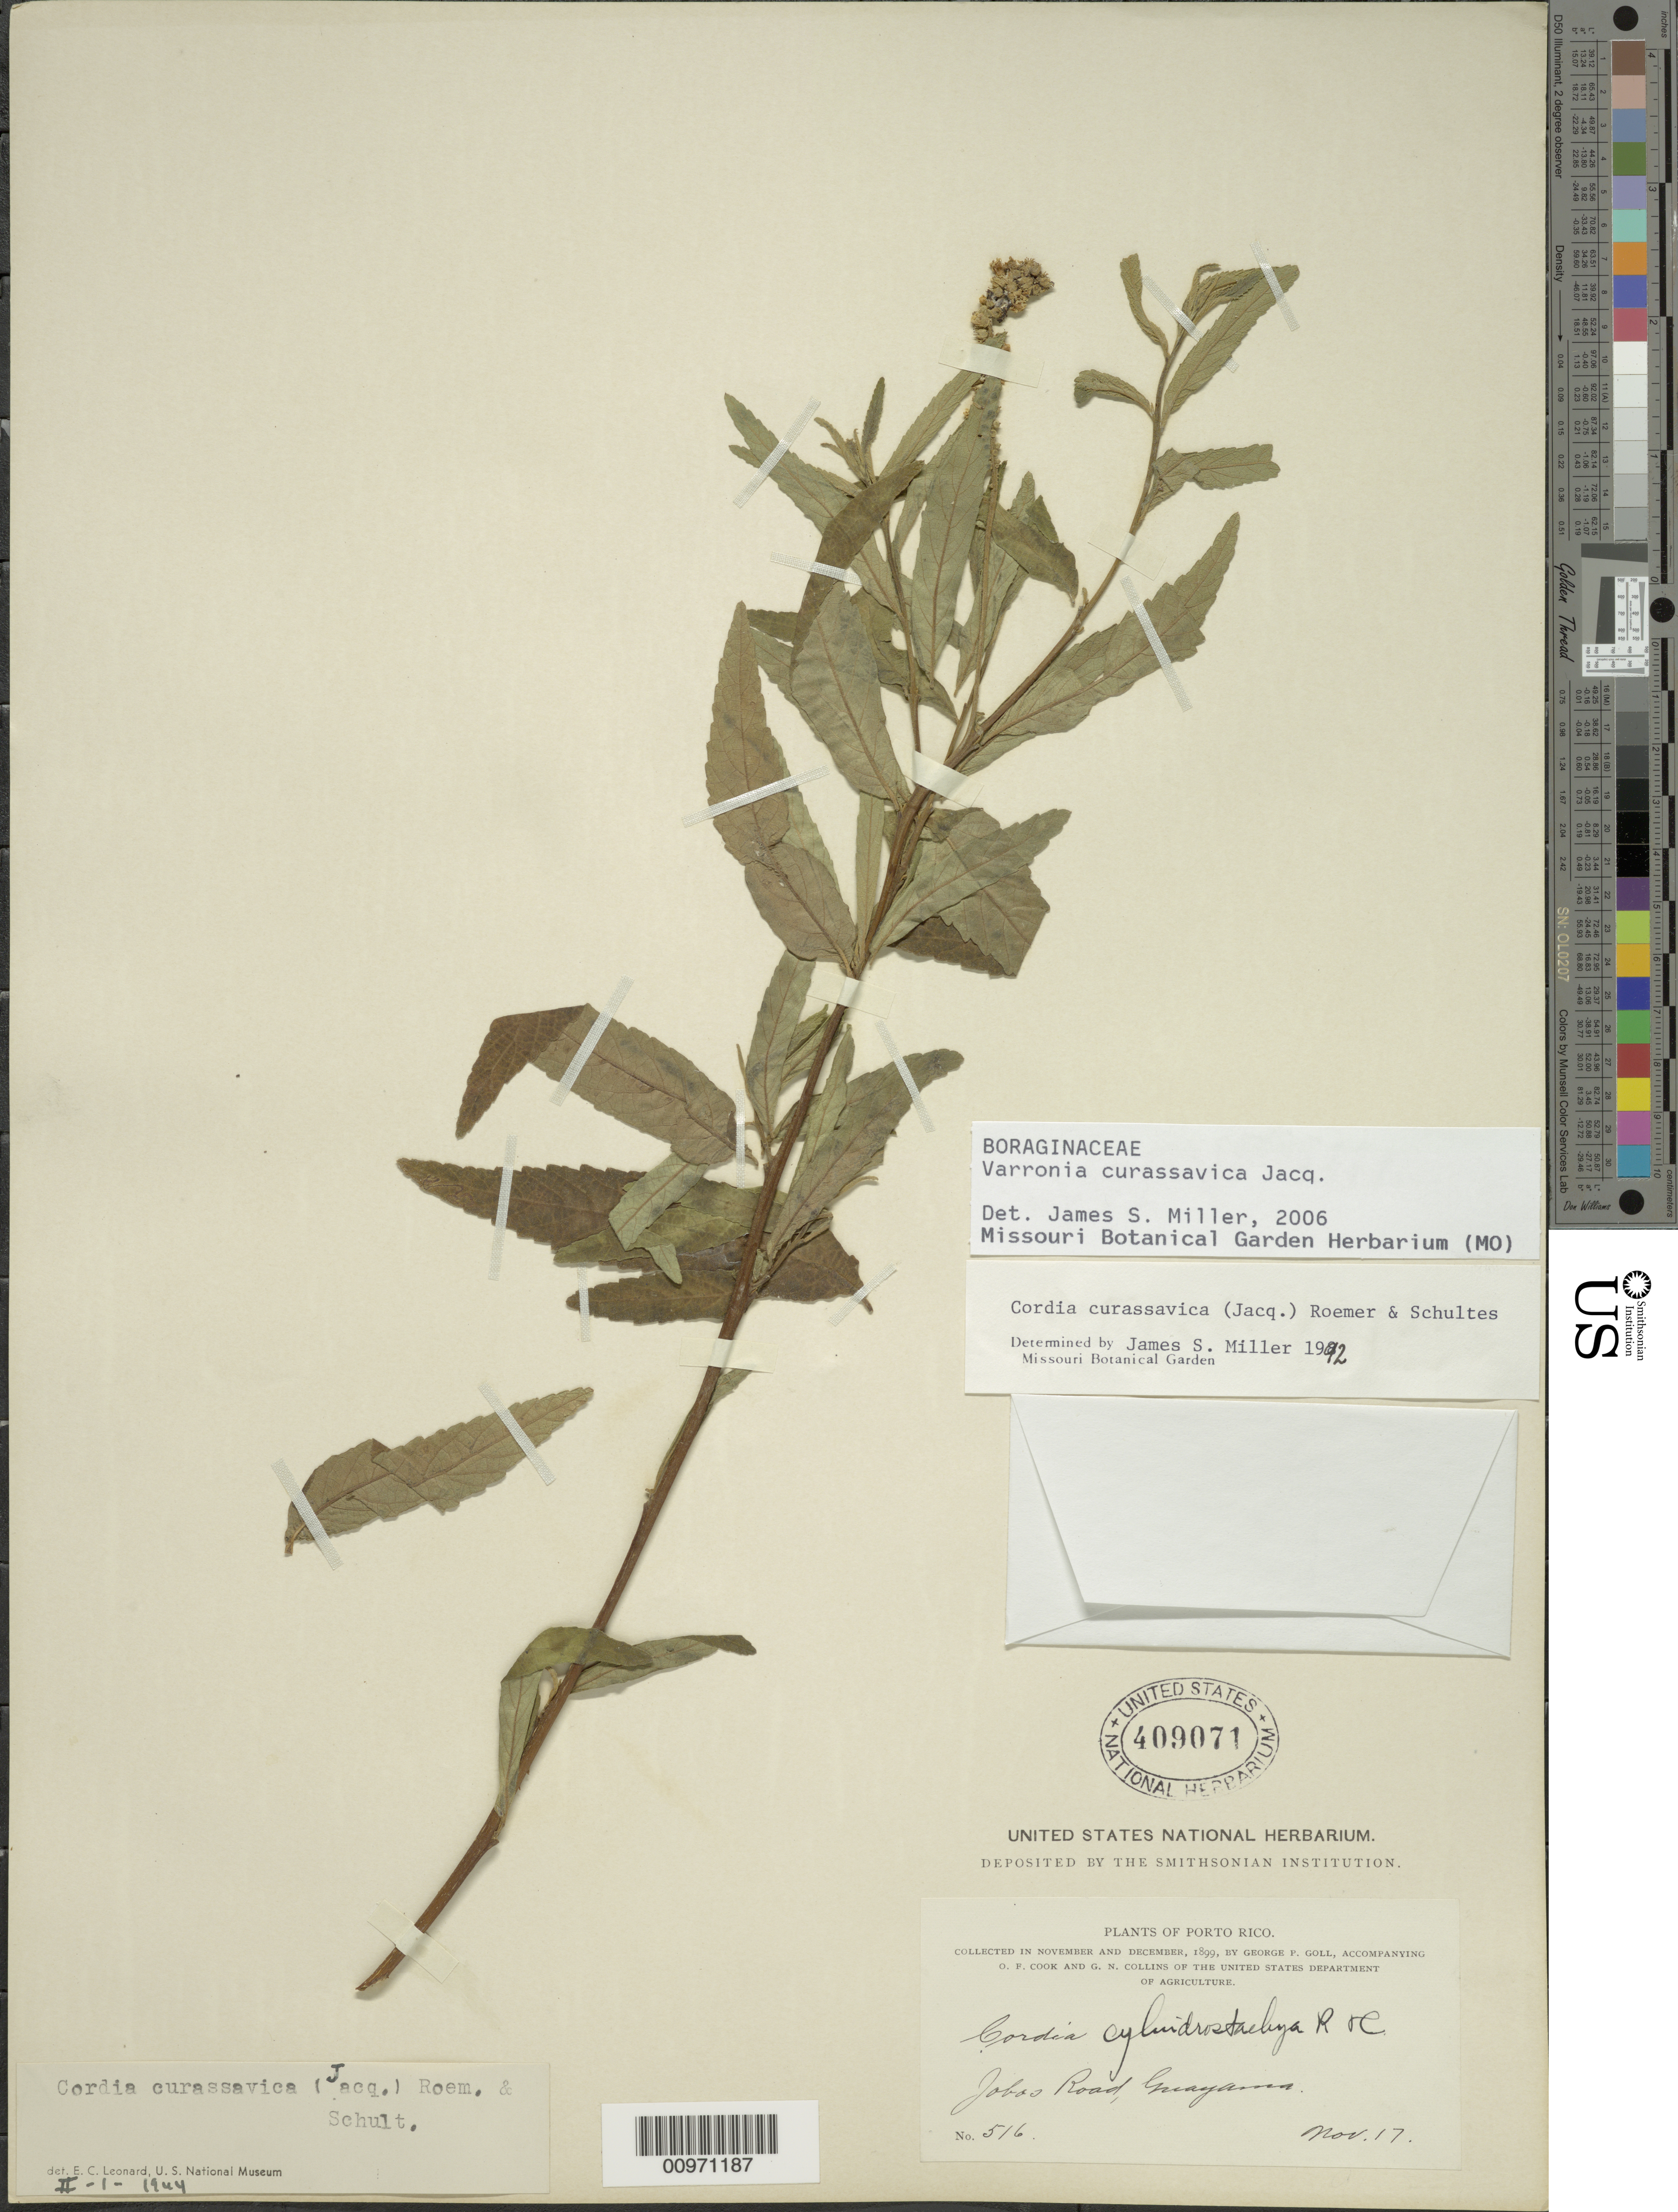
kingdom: Plantae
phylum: Tracheophyta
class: Magnoliopsida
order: Boraginales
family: Cordiaceae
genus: Varronia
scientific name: Varronia curassavica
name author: Jacq.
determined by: Miller, James S., (MO), Missouri Botanical Garden (UNITED STATES)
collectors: G. Goll, O. F. Cook & G. N. Collins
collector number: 516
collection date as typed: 17 Nov 1899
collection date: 1899-11-17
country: Puerto Rico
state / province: Guayama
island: Puerto Rico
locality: Jobos Road, Guayama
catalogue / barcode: US 409071